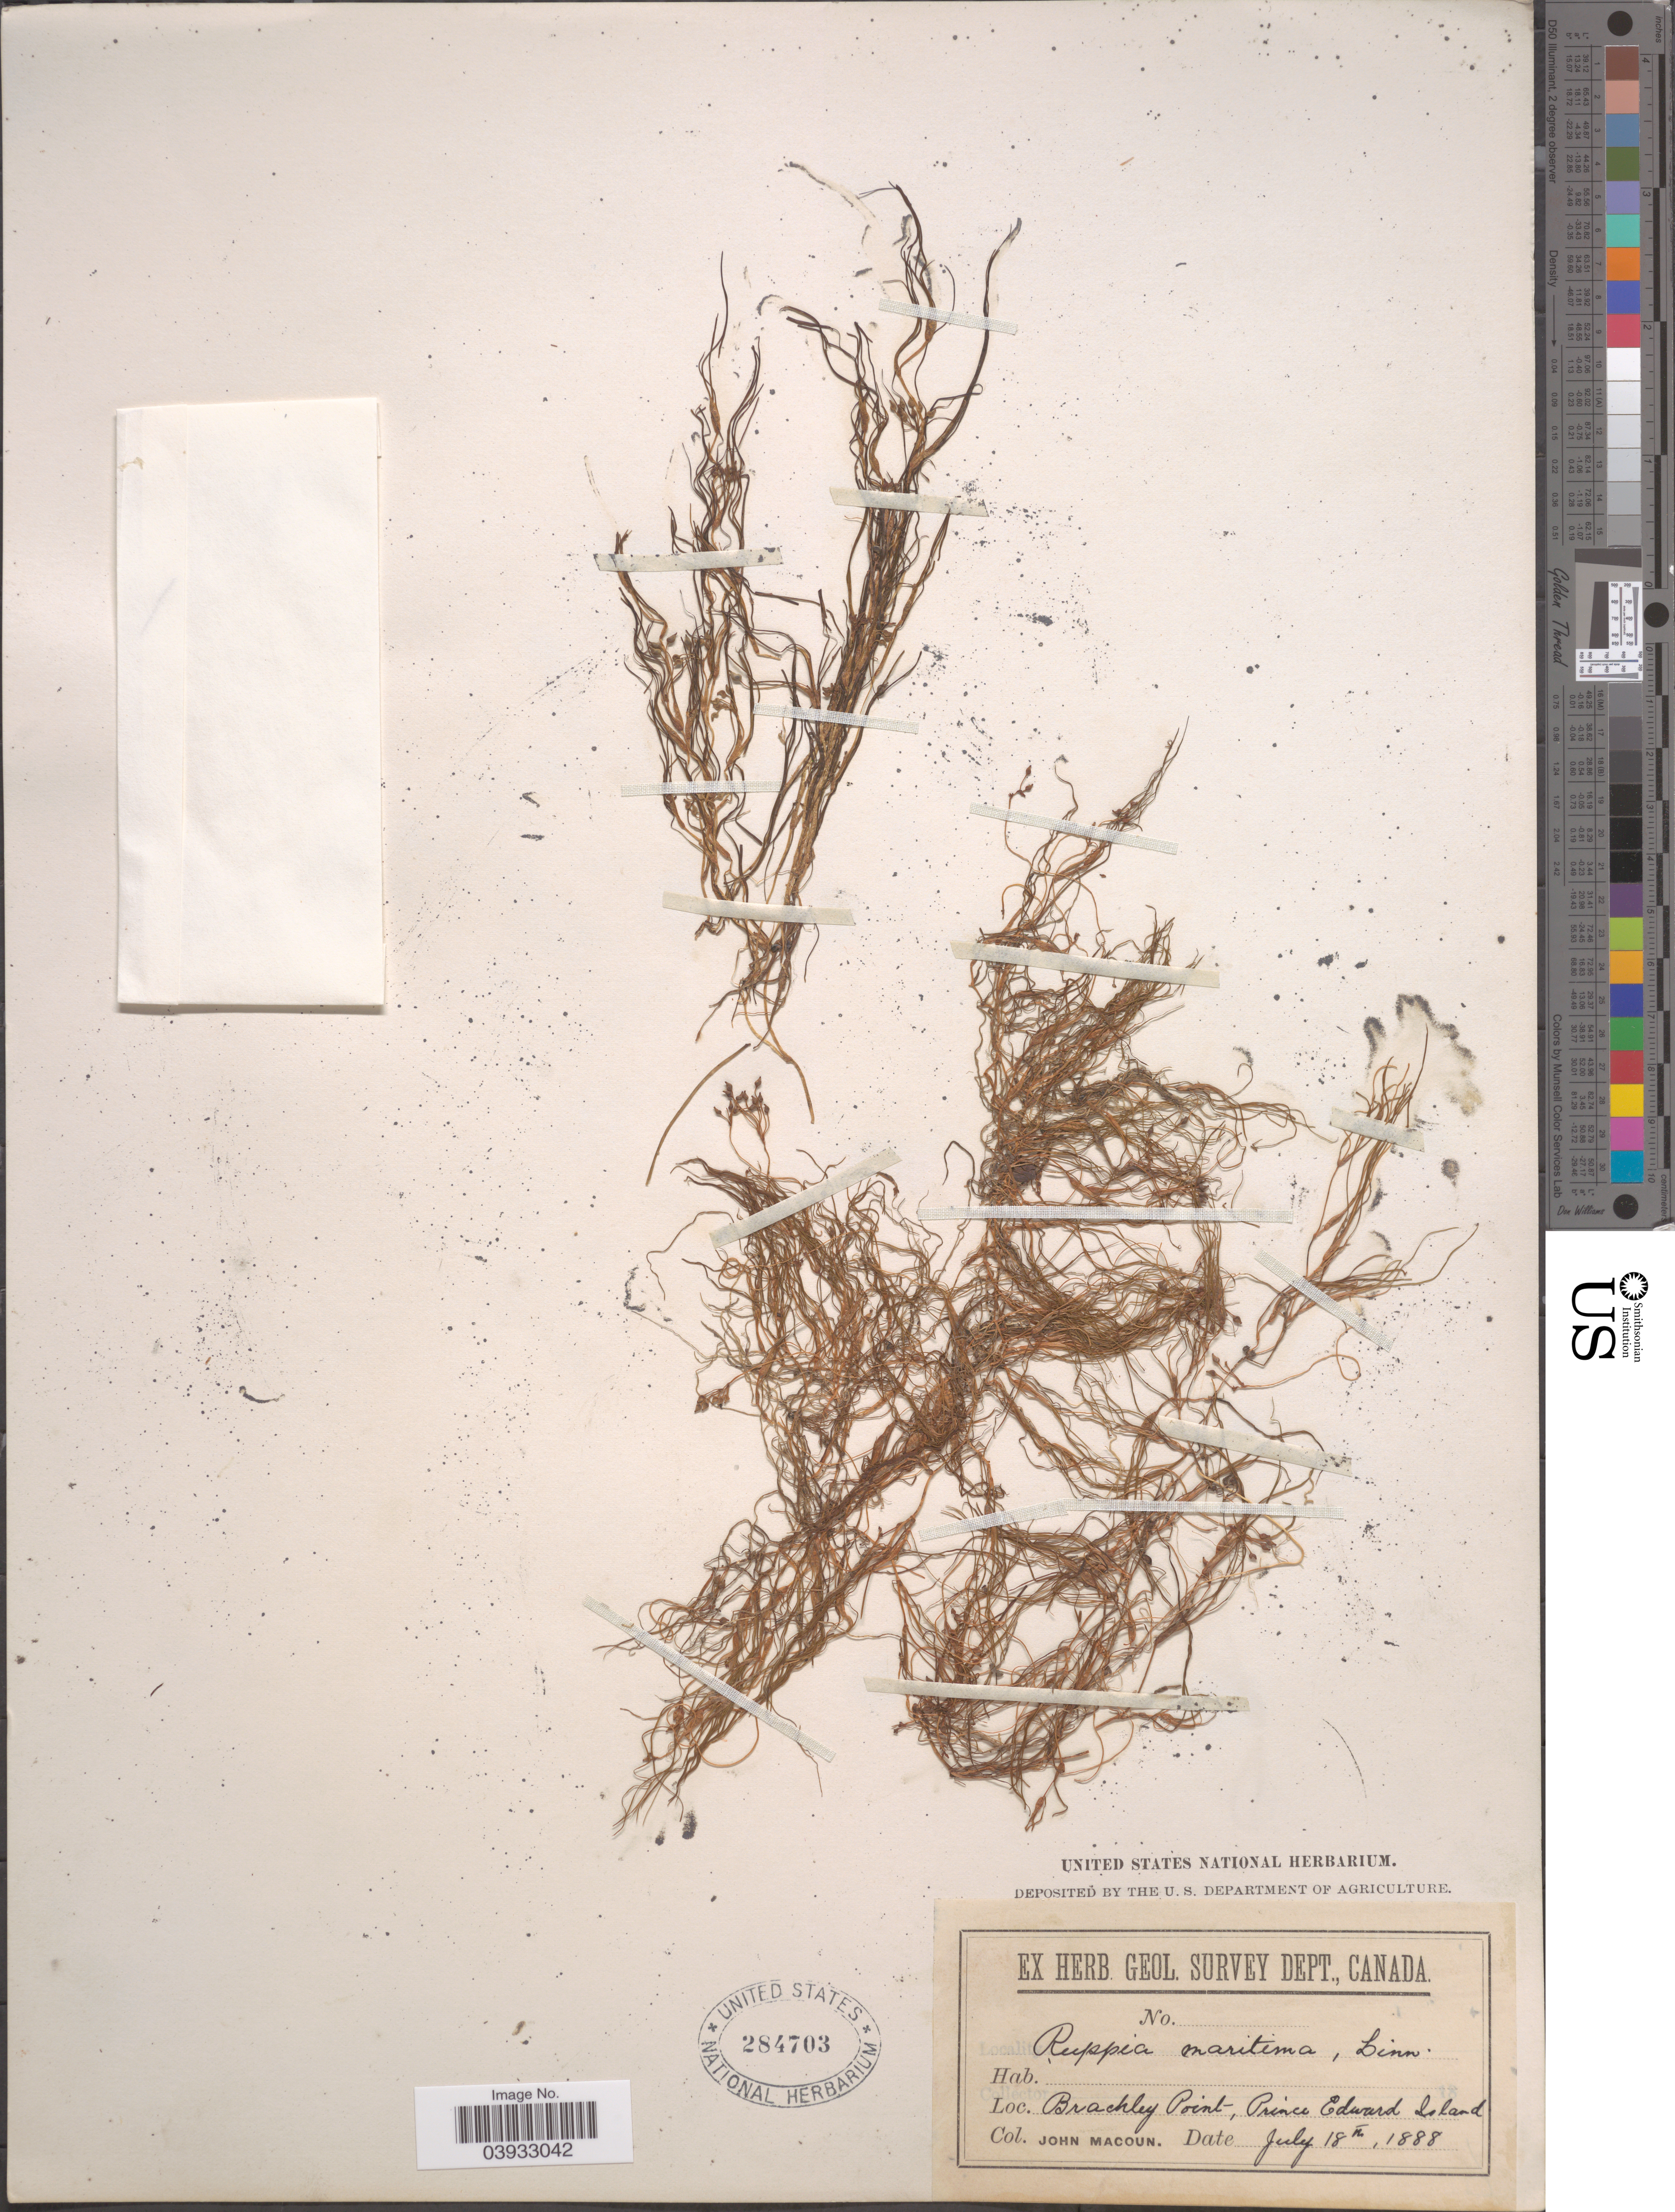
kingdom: Plantae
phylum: Tracheophyta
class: Liliopsida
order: Alismatales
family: Ruppiaceae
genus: Ruppia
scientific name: Ruppia maritima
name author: L.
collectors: J. Macoun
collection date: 1888-07-18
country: Canada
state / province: Prince Edward Island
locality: Brackley Point.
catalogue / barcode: US 284703